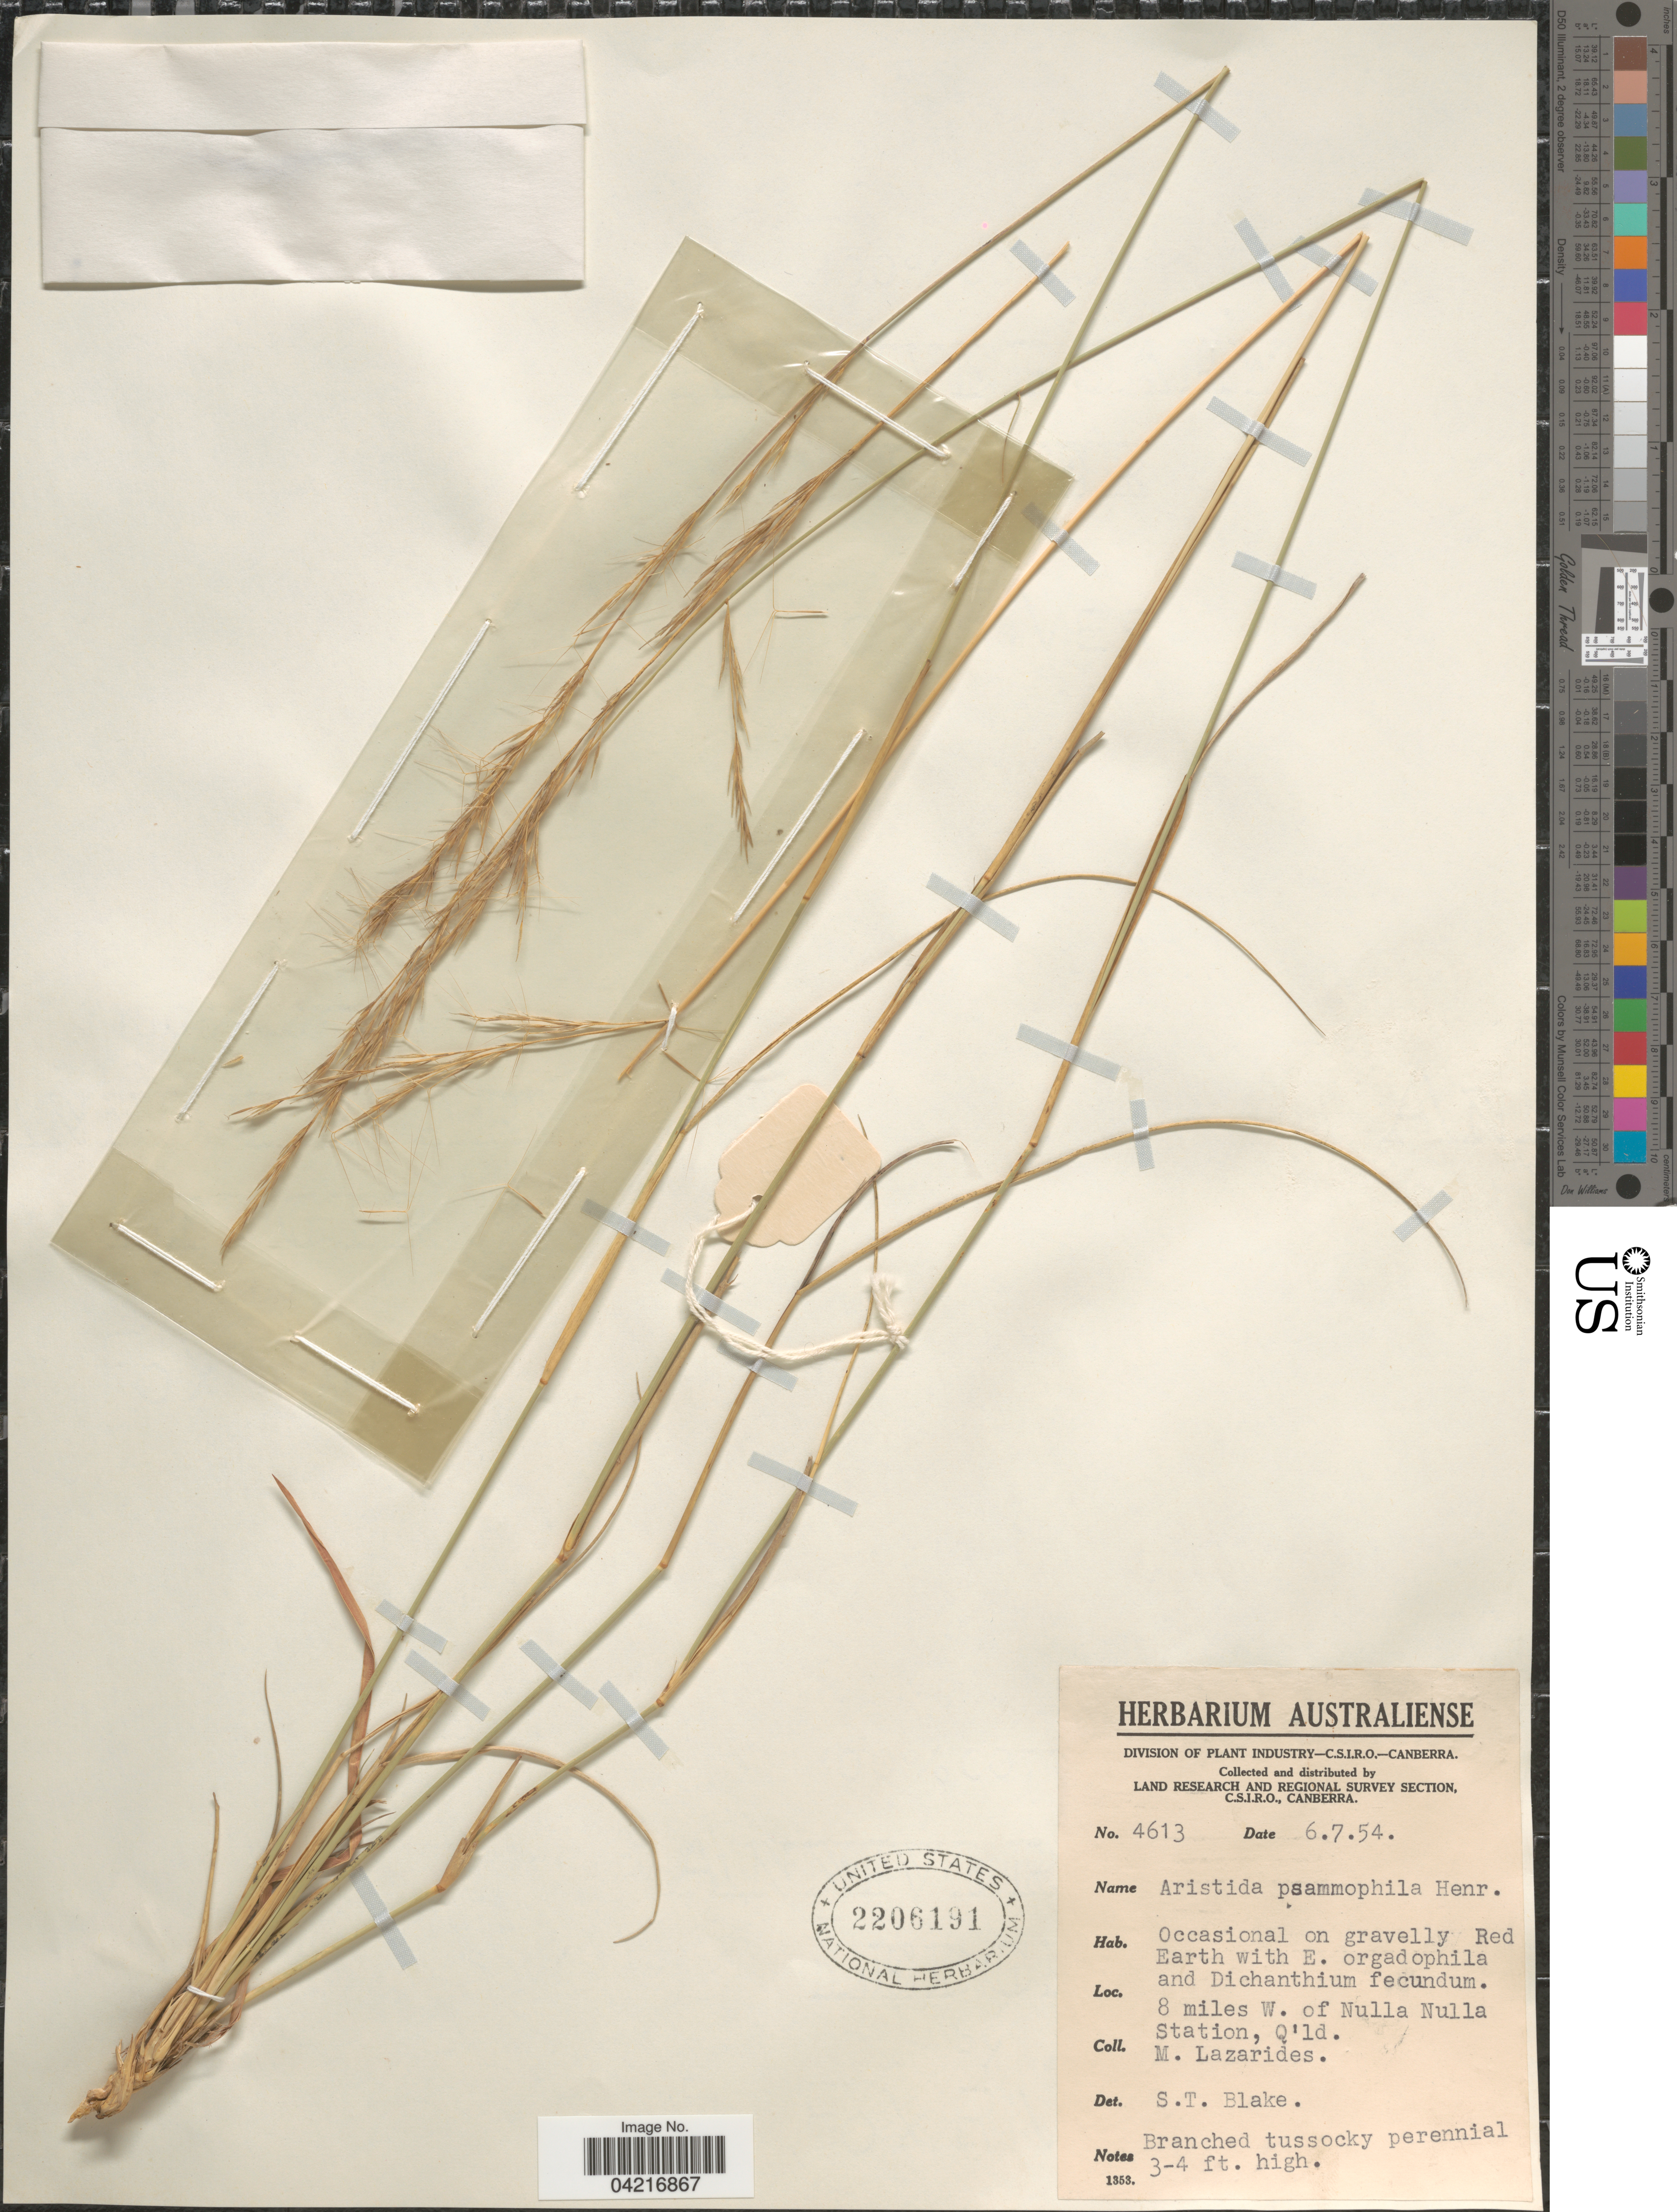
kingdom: Plantae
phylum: Tracheophyta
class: Liliopsida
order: Poales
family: Poaceae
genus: Aristida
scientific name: Aristida psammophila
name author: Henr.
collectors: M. Lazarides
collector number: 4613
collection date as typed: Transcribed d/m/y: 6/7/54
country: Australia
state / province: Queensland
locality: Land Research and Regional Survey Section, C.S.I.R.O. 8 miles W. of Nulla Nulla Station.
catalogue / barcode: US 2206191